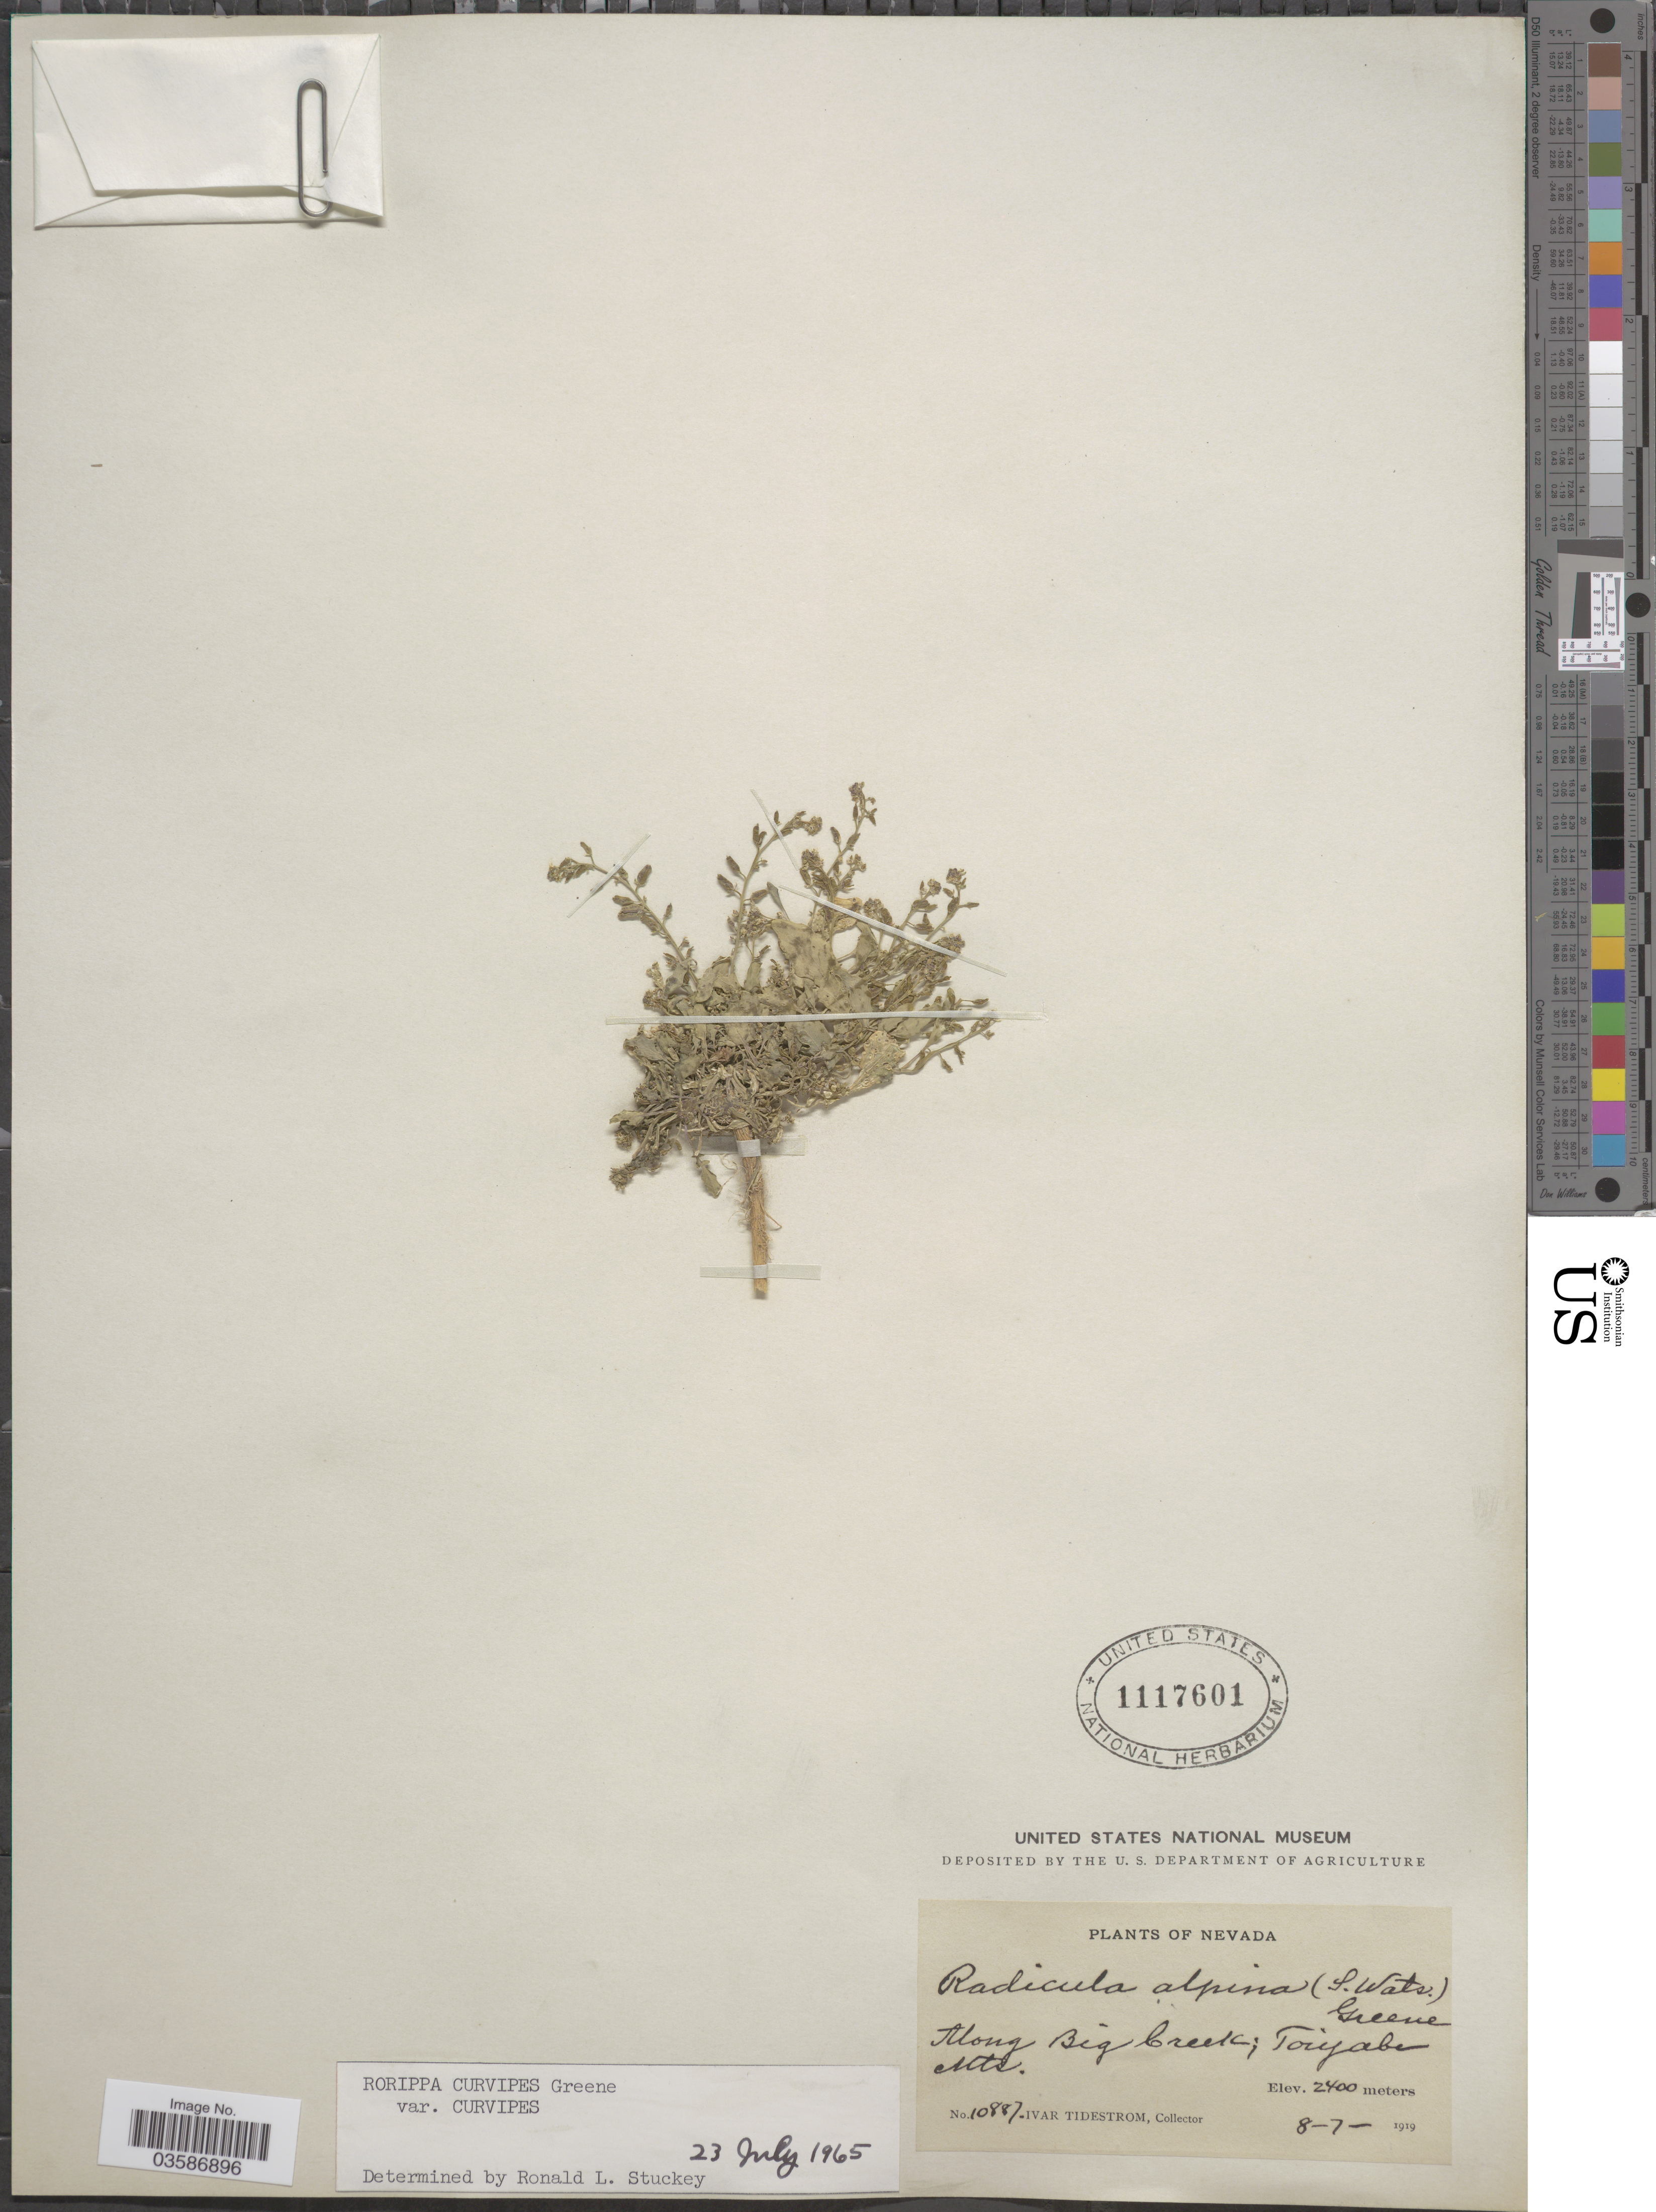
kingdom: Plantae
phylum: Tracheophyta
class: Magnoliopsida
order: Brassicales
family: Brassicaceae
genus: Rorippa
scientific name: Rorippa curvipes var. curvipes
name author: Greene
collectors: I. F. Tidestrom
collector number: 10887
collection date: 1919-08-07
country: United States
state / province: Nevada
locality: Along Big Creek; Toiyabe Mts.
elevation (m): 2400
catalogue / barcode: US 1117601